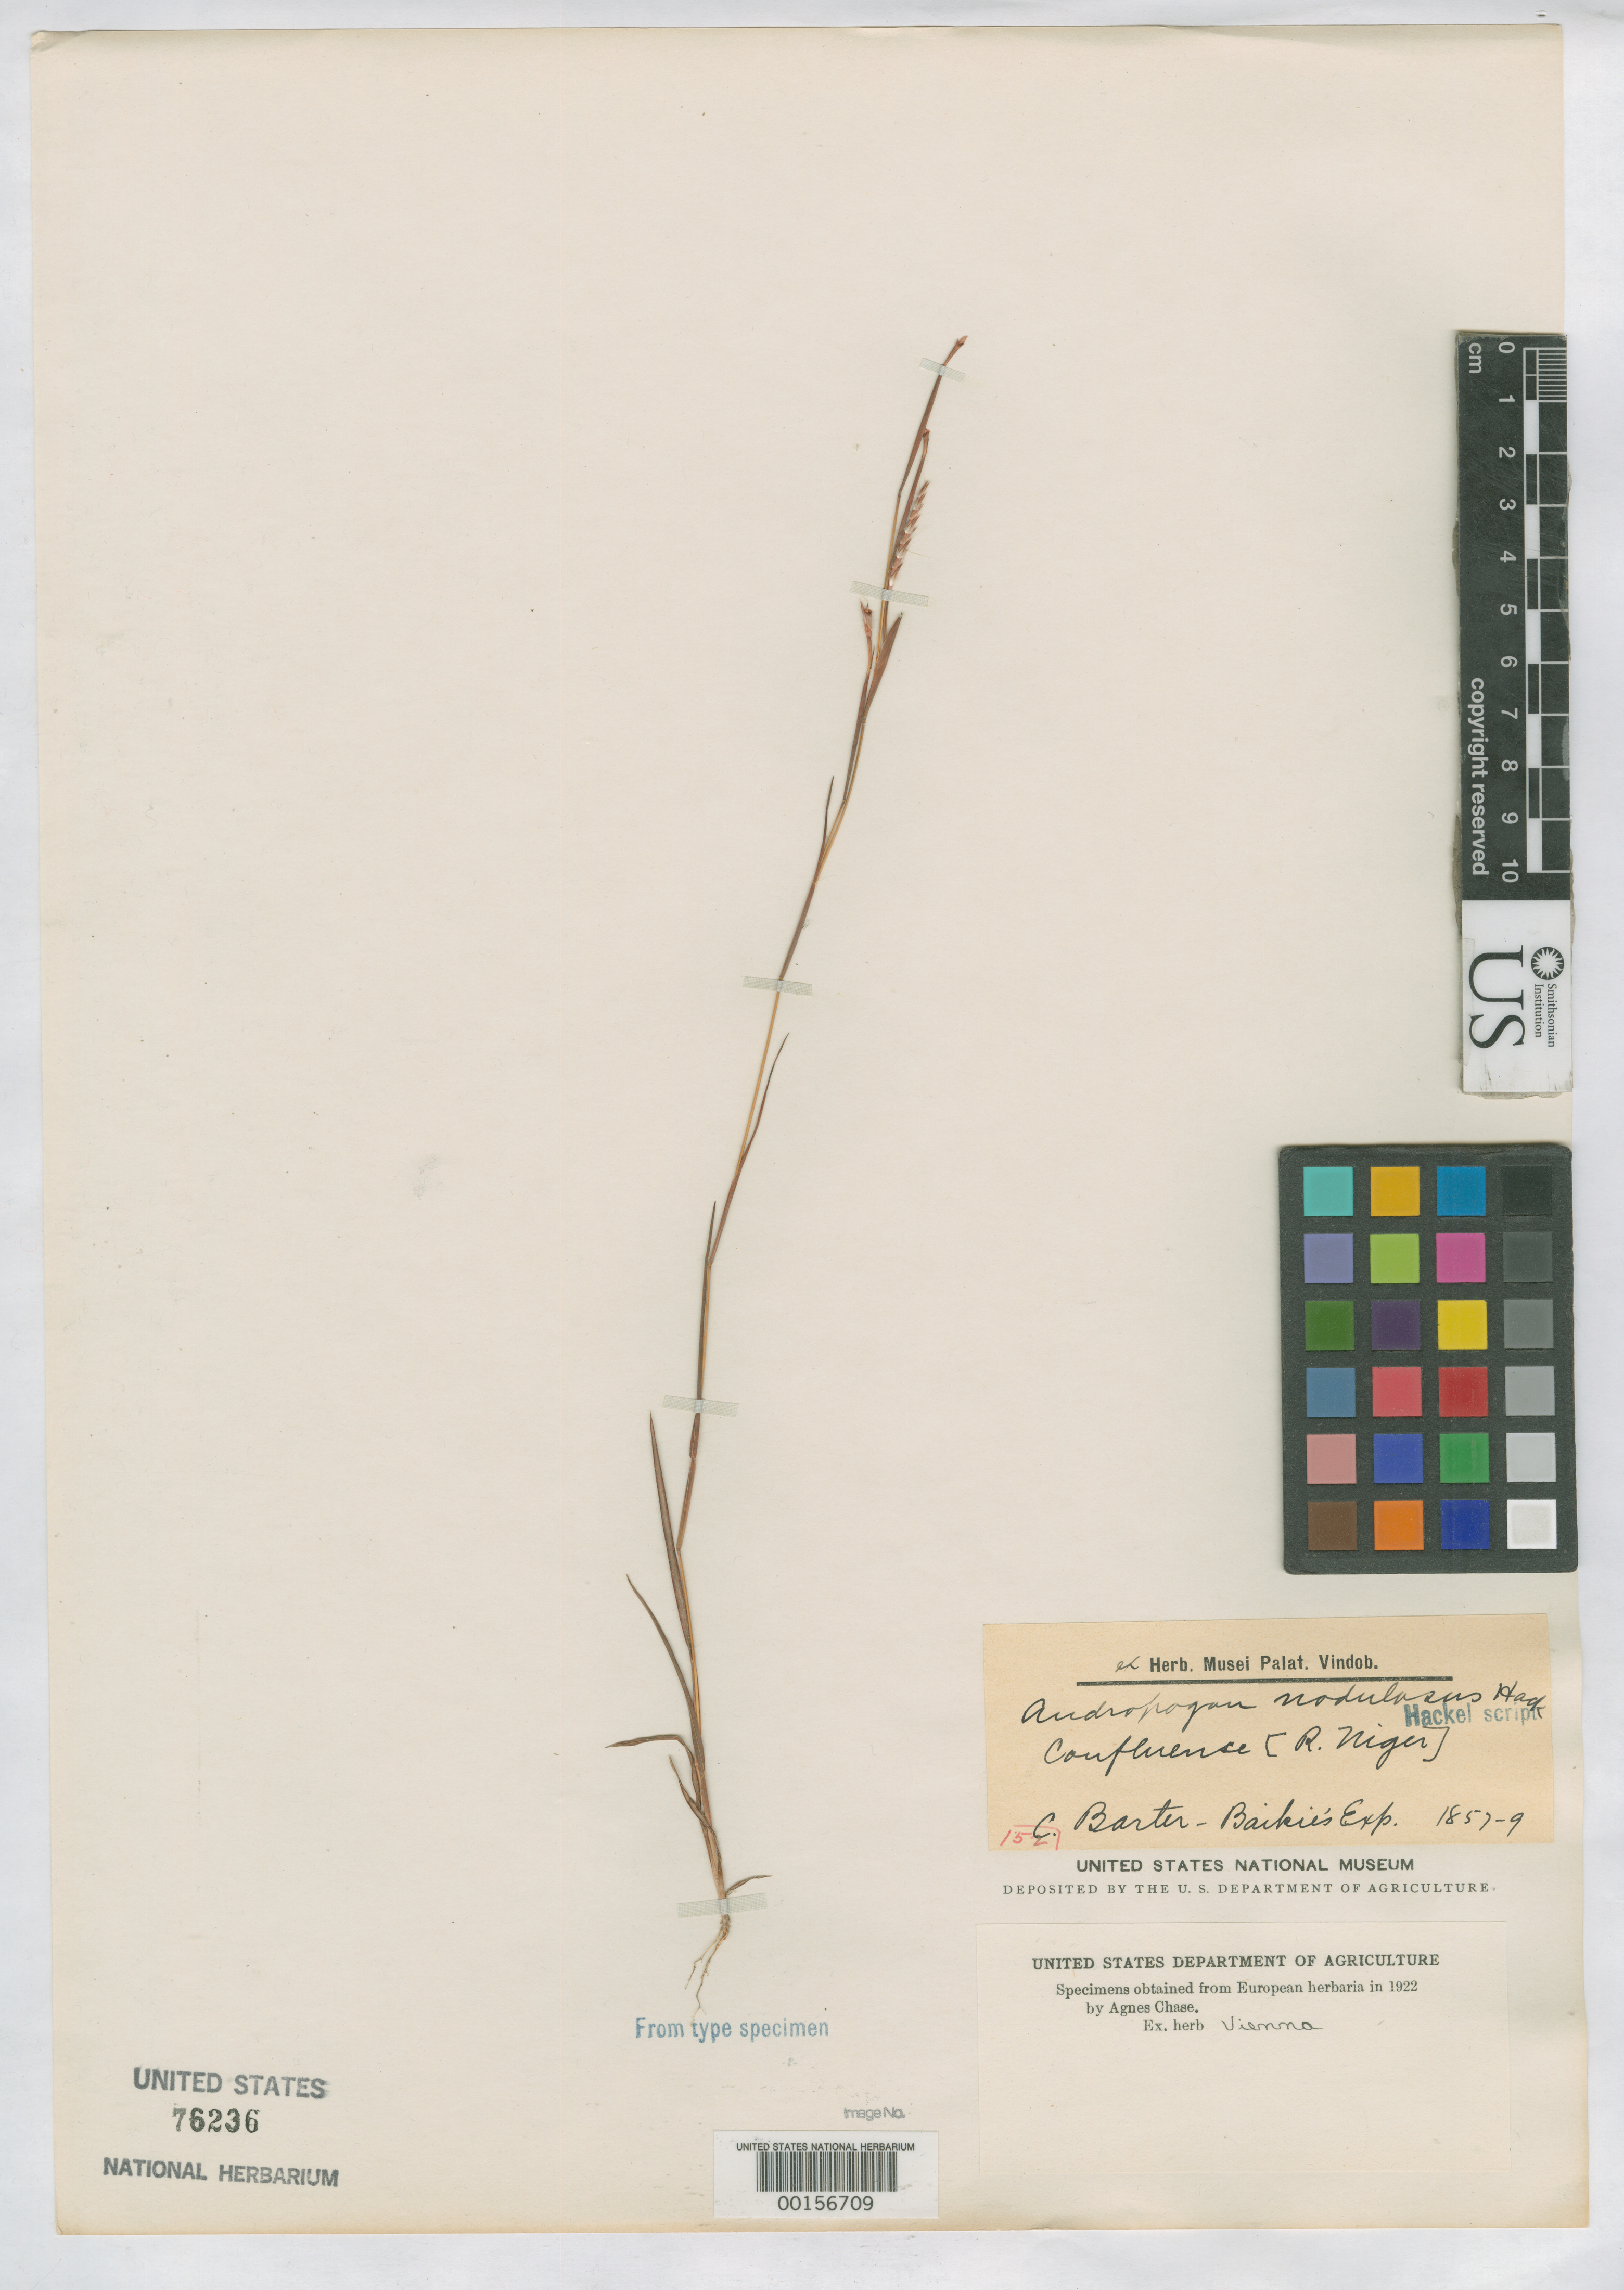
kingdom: Plantae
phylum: Tracheophyta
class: Liliopsida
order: Poales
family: Poaceae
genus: Andropogon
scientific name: Andropogon nodulosus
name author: Hack.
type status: Type Fragment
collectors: C. Barter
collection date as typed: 1857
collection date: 1857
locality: Confluence of Niger River.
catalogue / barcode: US 76236